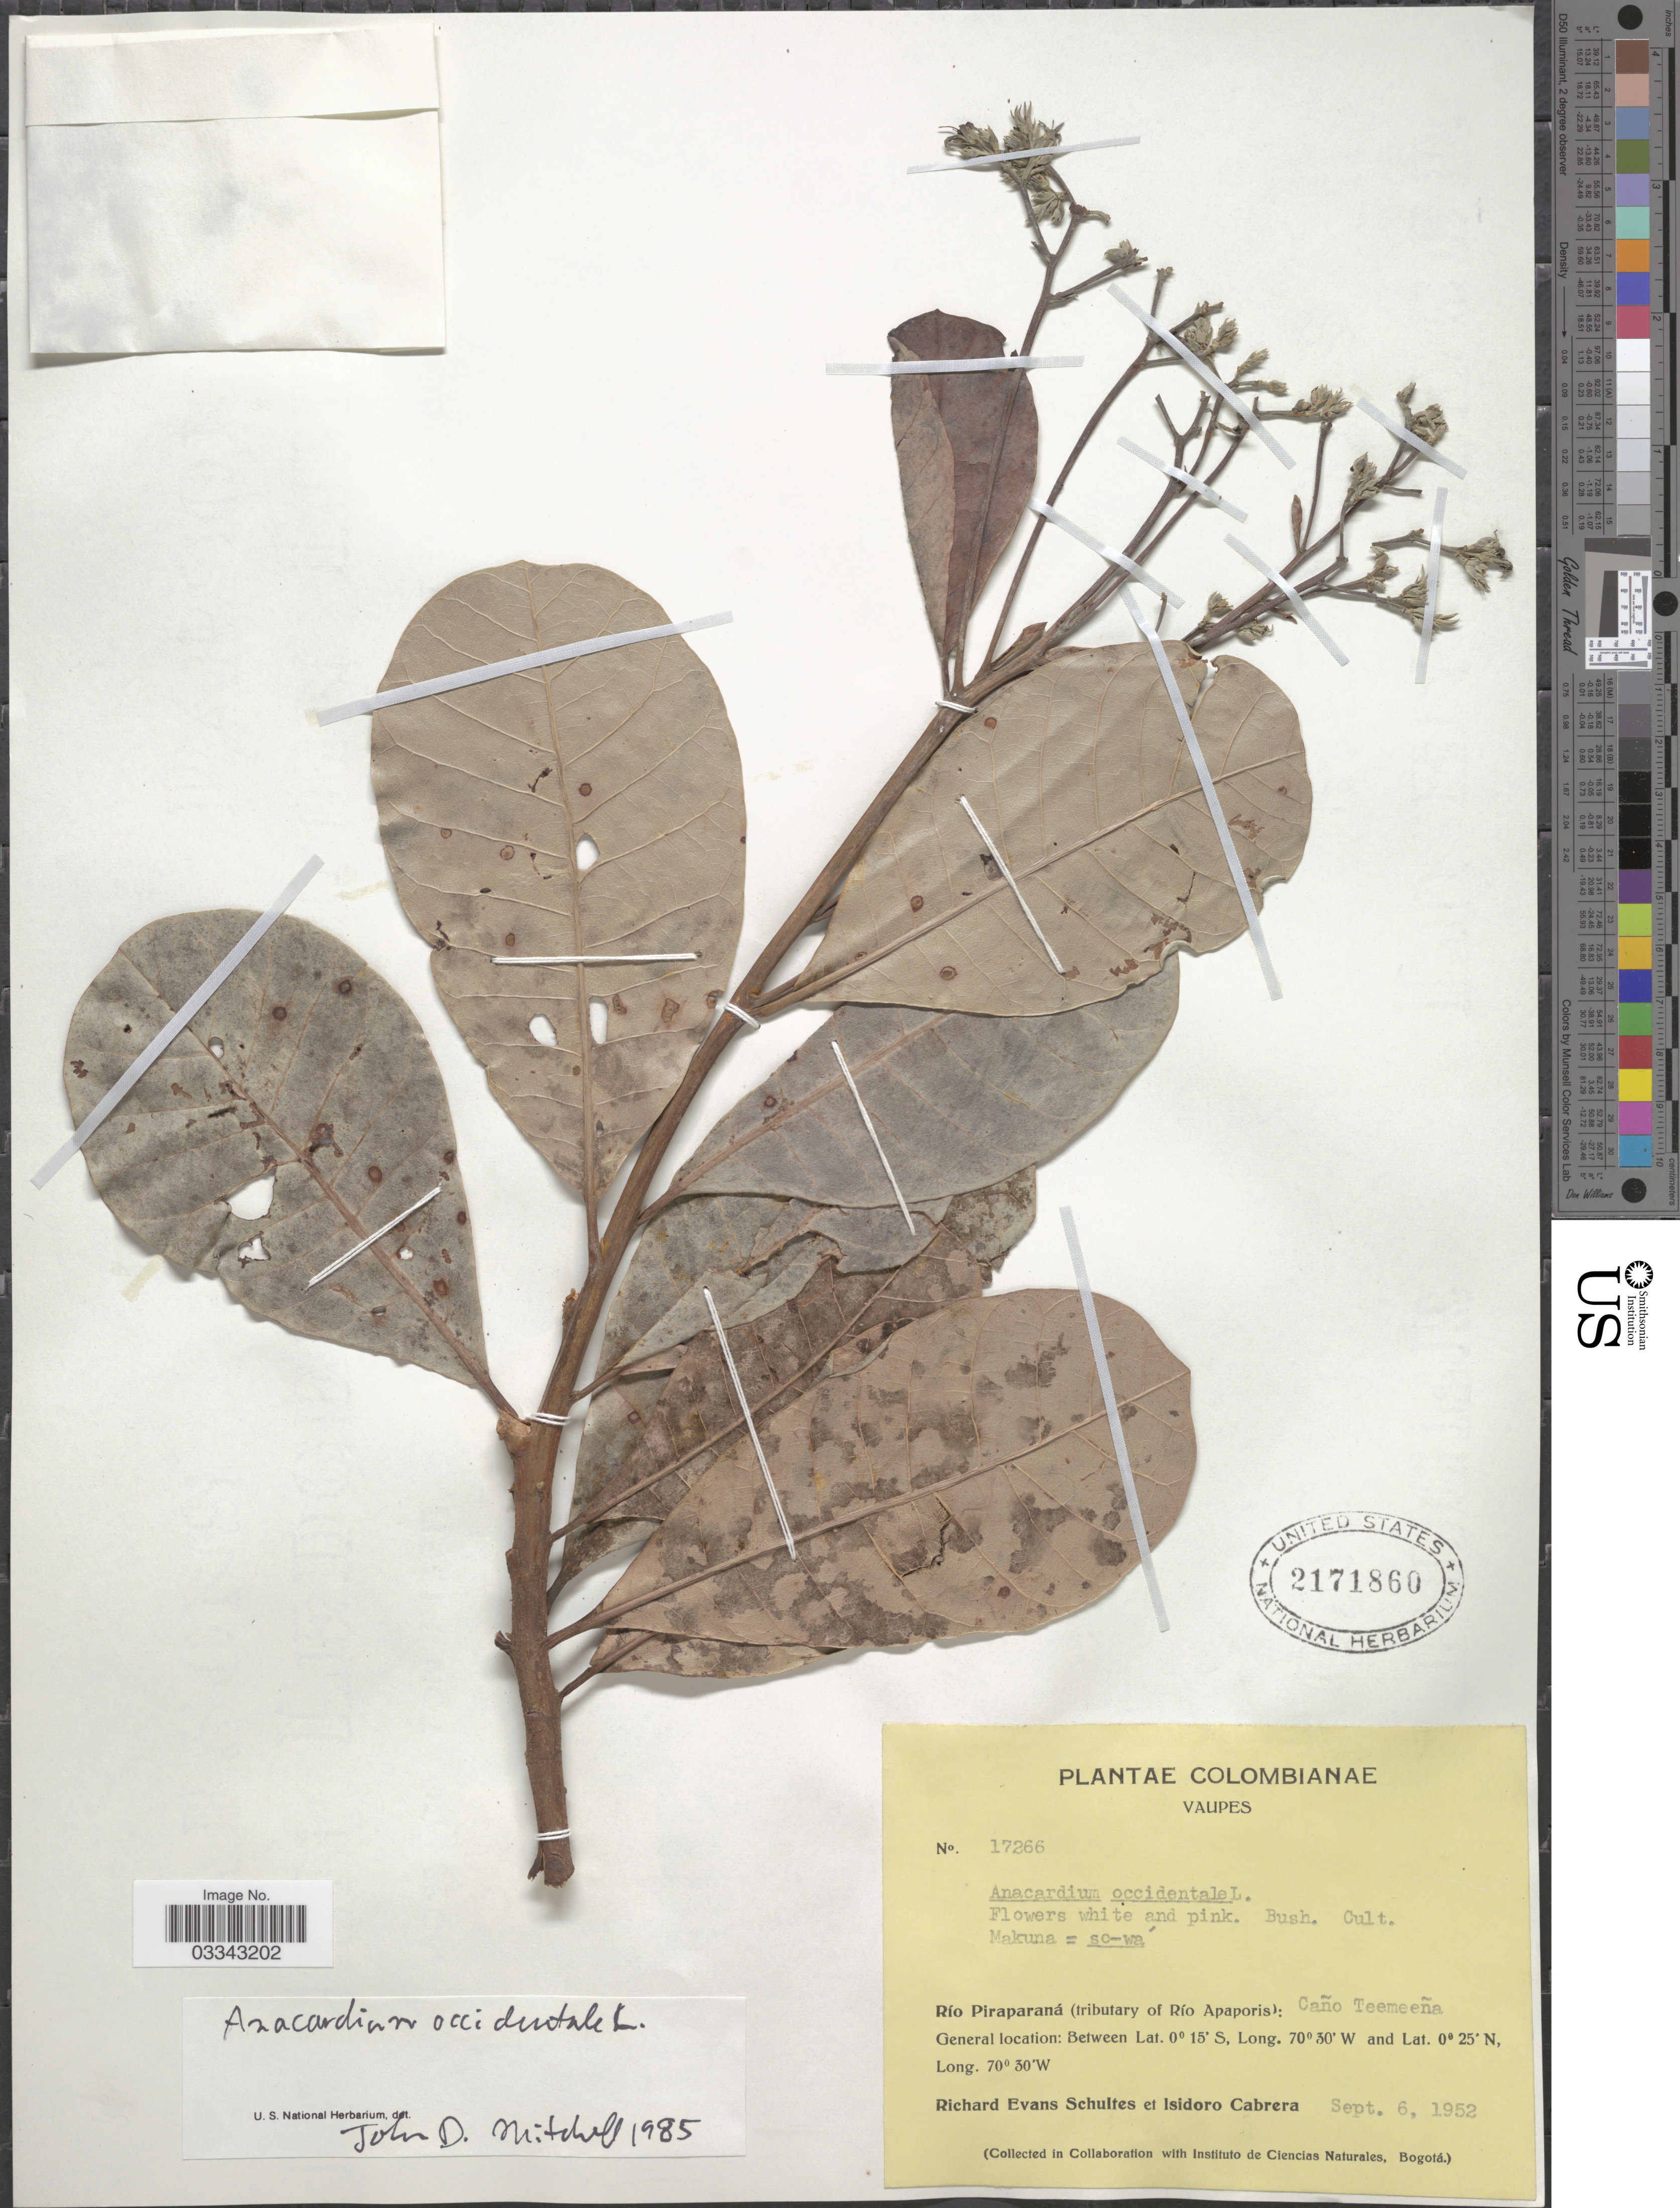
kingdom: Plantae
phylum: Tracheophyta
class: Magnoliopsida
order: Sapindales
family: Anacardiaceae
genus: Anacardium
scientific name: Anacardium occidentale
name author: L.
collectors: R. E. Schultes & I. Cabrera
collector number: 17266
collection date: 1952-09-06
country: Colombia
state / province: Vaupés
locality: Río Piraparaná (tributary of Río Apaporis): Caño Teemeeña.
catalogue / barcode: US 2171860